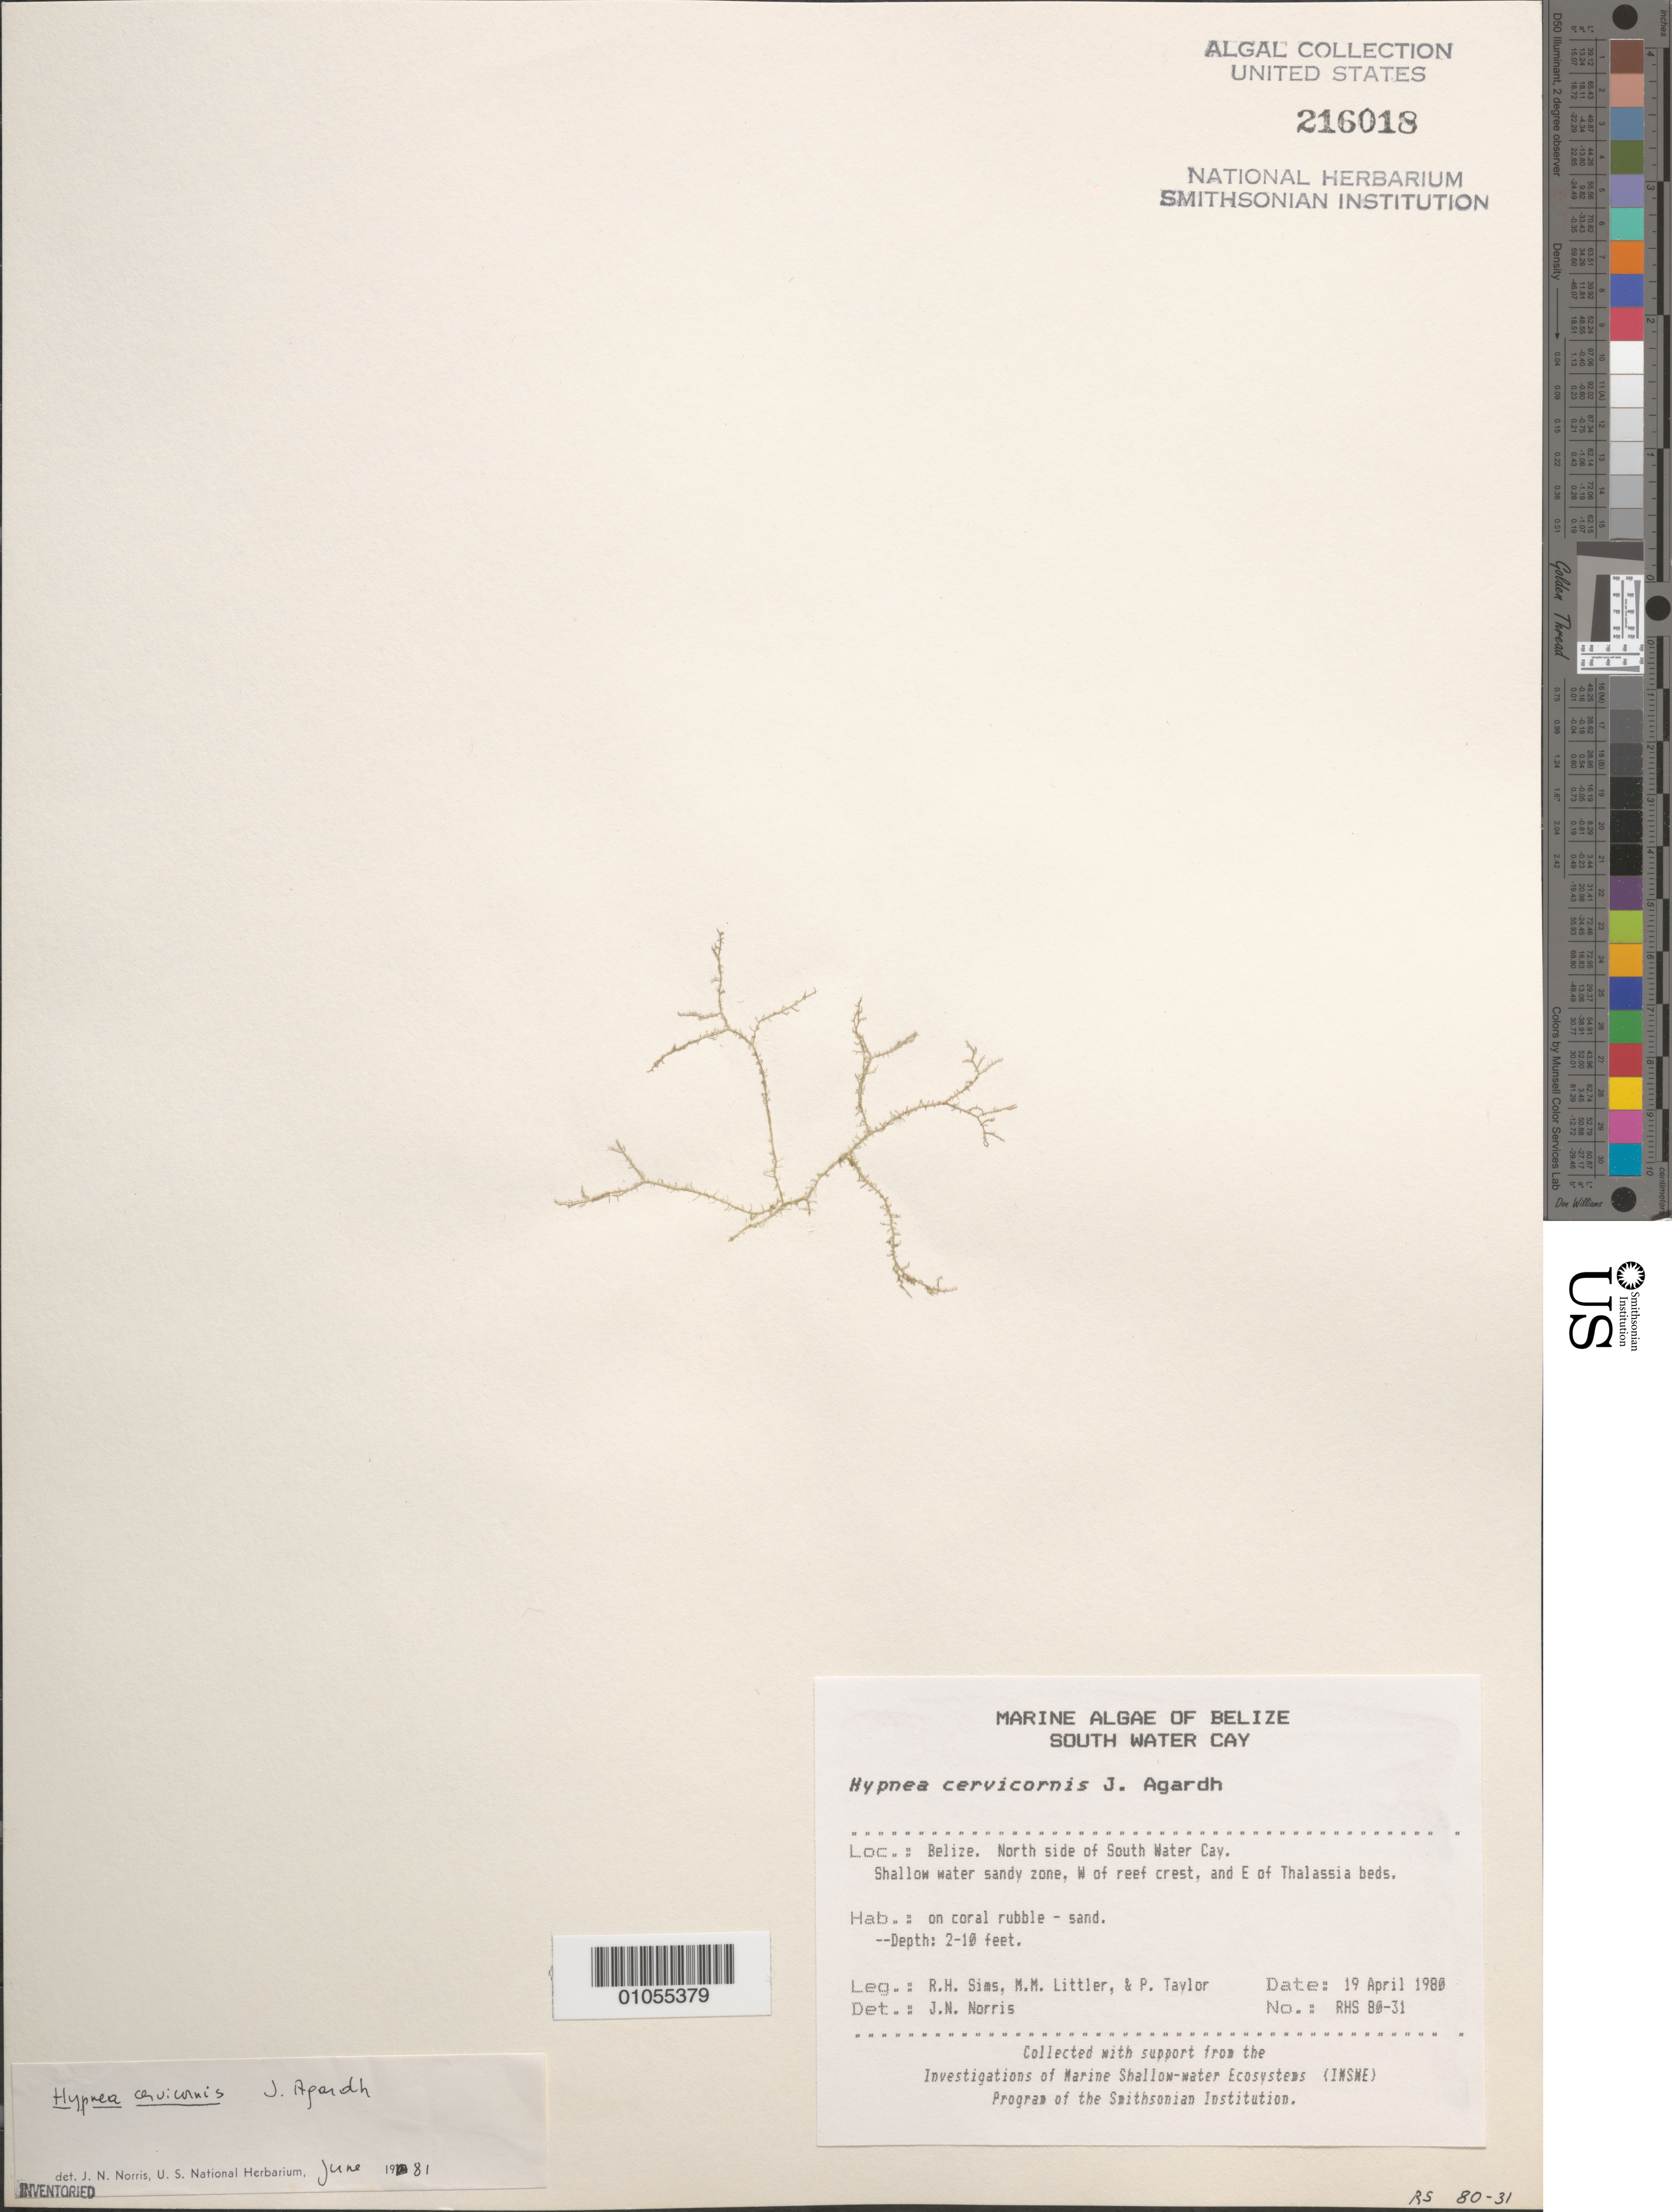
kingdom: Plantae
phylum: Rhodophyta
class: Florideophyceae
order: Gigartinales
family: Cystocloniaceae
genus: Hypnea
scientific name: Hypnea cervicornis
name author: J. Agardh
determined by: Norris, James N.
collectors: R. H. Sims, M. M. Littler & P. R. Taylor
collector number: RHS 80-31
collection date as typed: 19 Apr 1980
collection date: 1980-04-19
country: Belize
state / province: Stann Creek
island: South Water Cay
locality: North side of South Water Cay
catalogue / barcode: US 216018